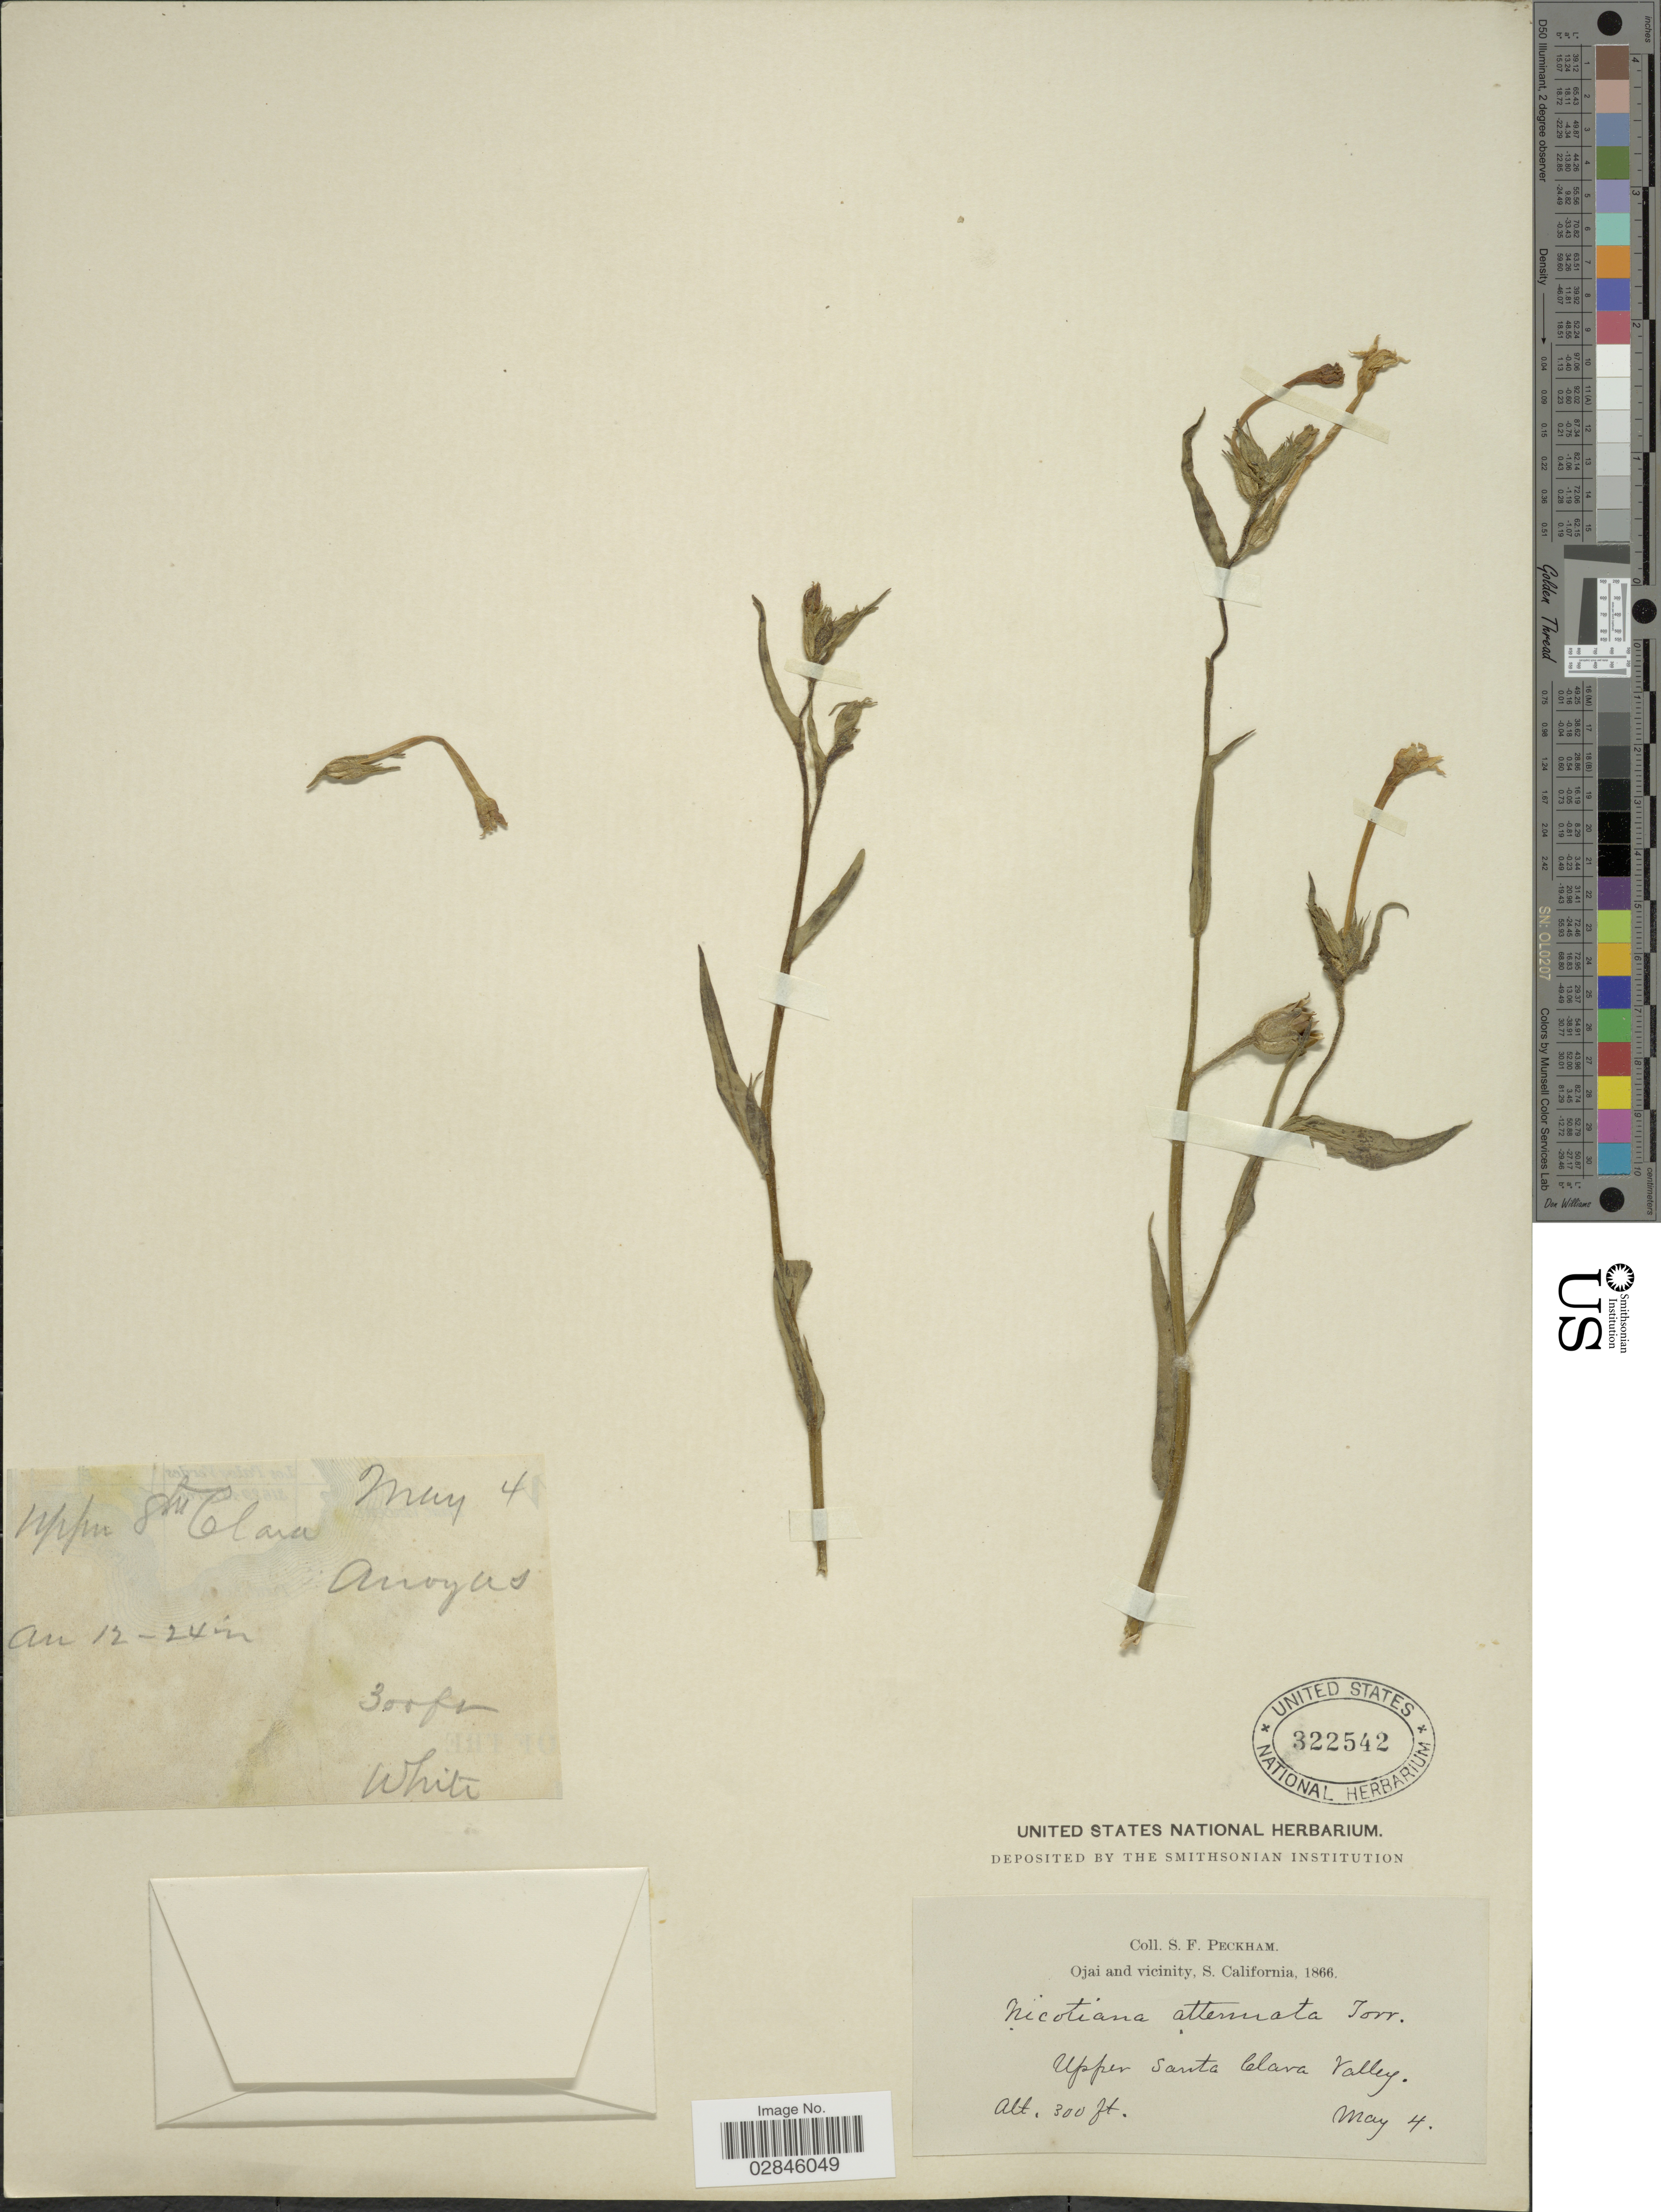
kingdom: Plantae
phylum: Tracheophyta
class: Magnoliopsida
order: Solanales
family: Solanaceae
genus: Nicotiana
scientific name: Nicotiana attenuata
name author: Torr. ex S. Watson in C. King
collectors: S. Peckham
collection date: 1866-05-04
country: United States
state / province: California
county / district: Ventura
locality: Ojai and vicinity, S. California. Upper Santa Clara Valley.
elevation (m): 91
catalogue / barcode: US 322542